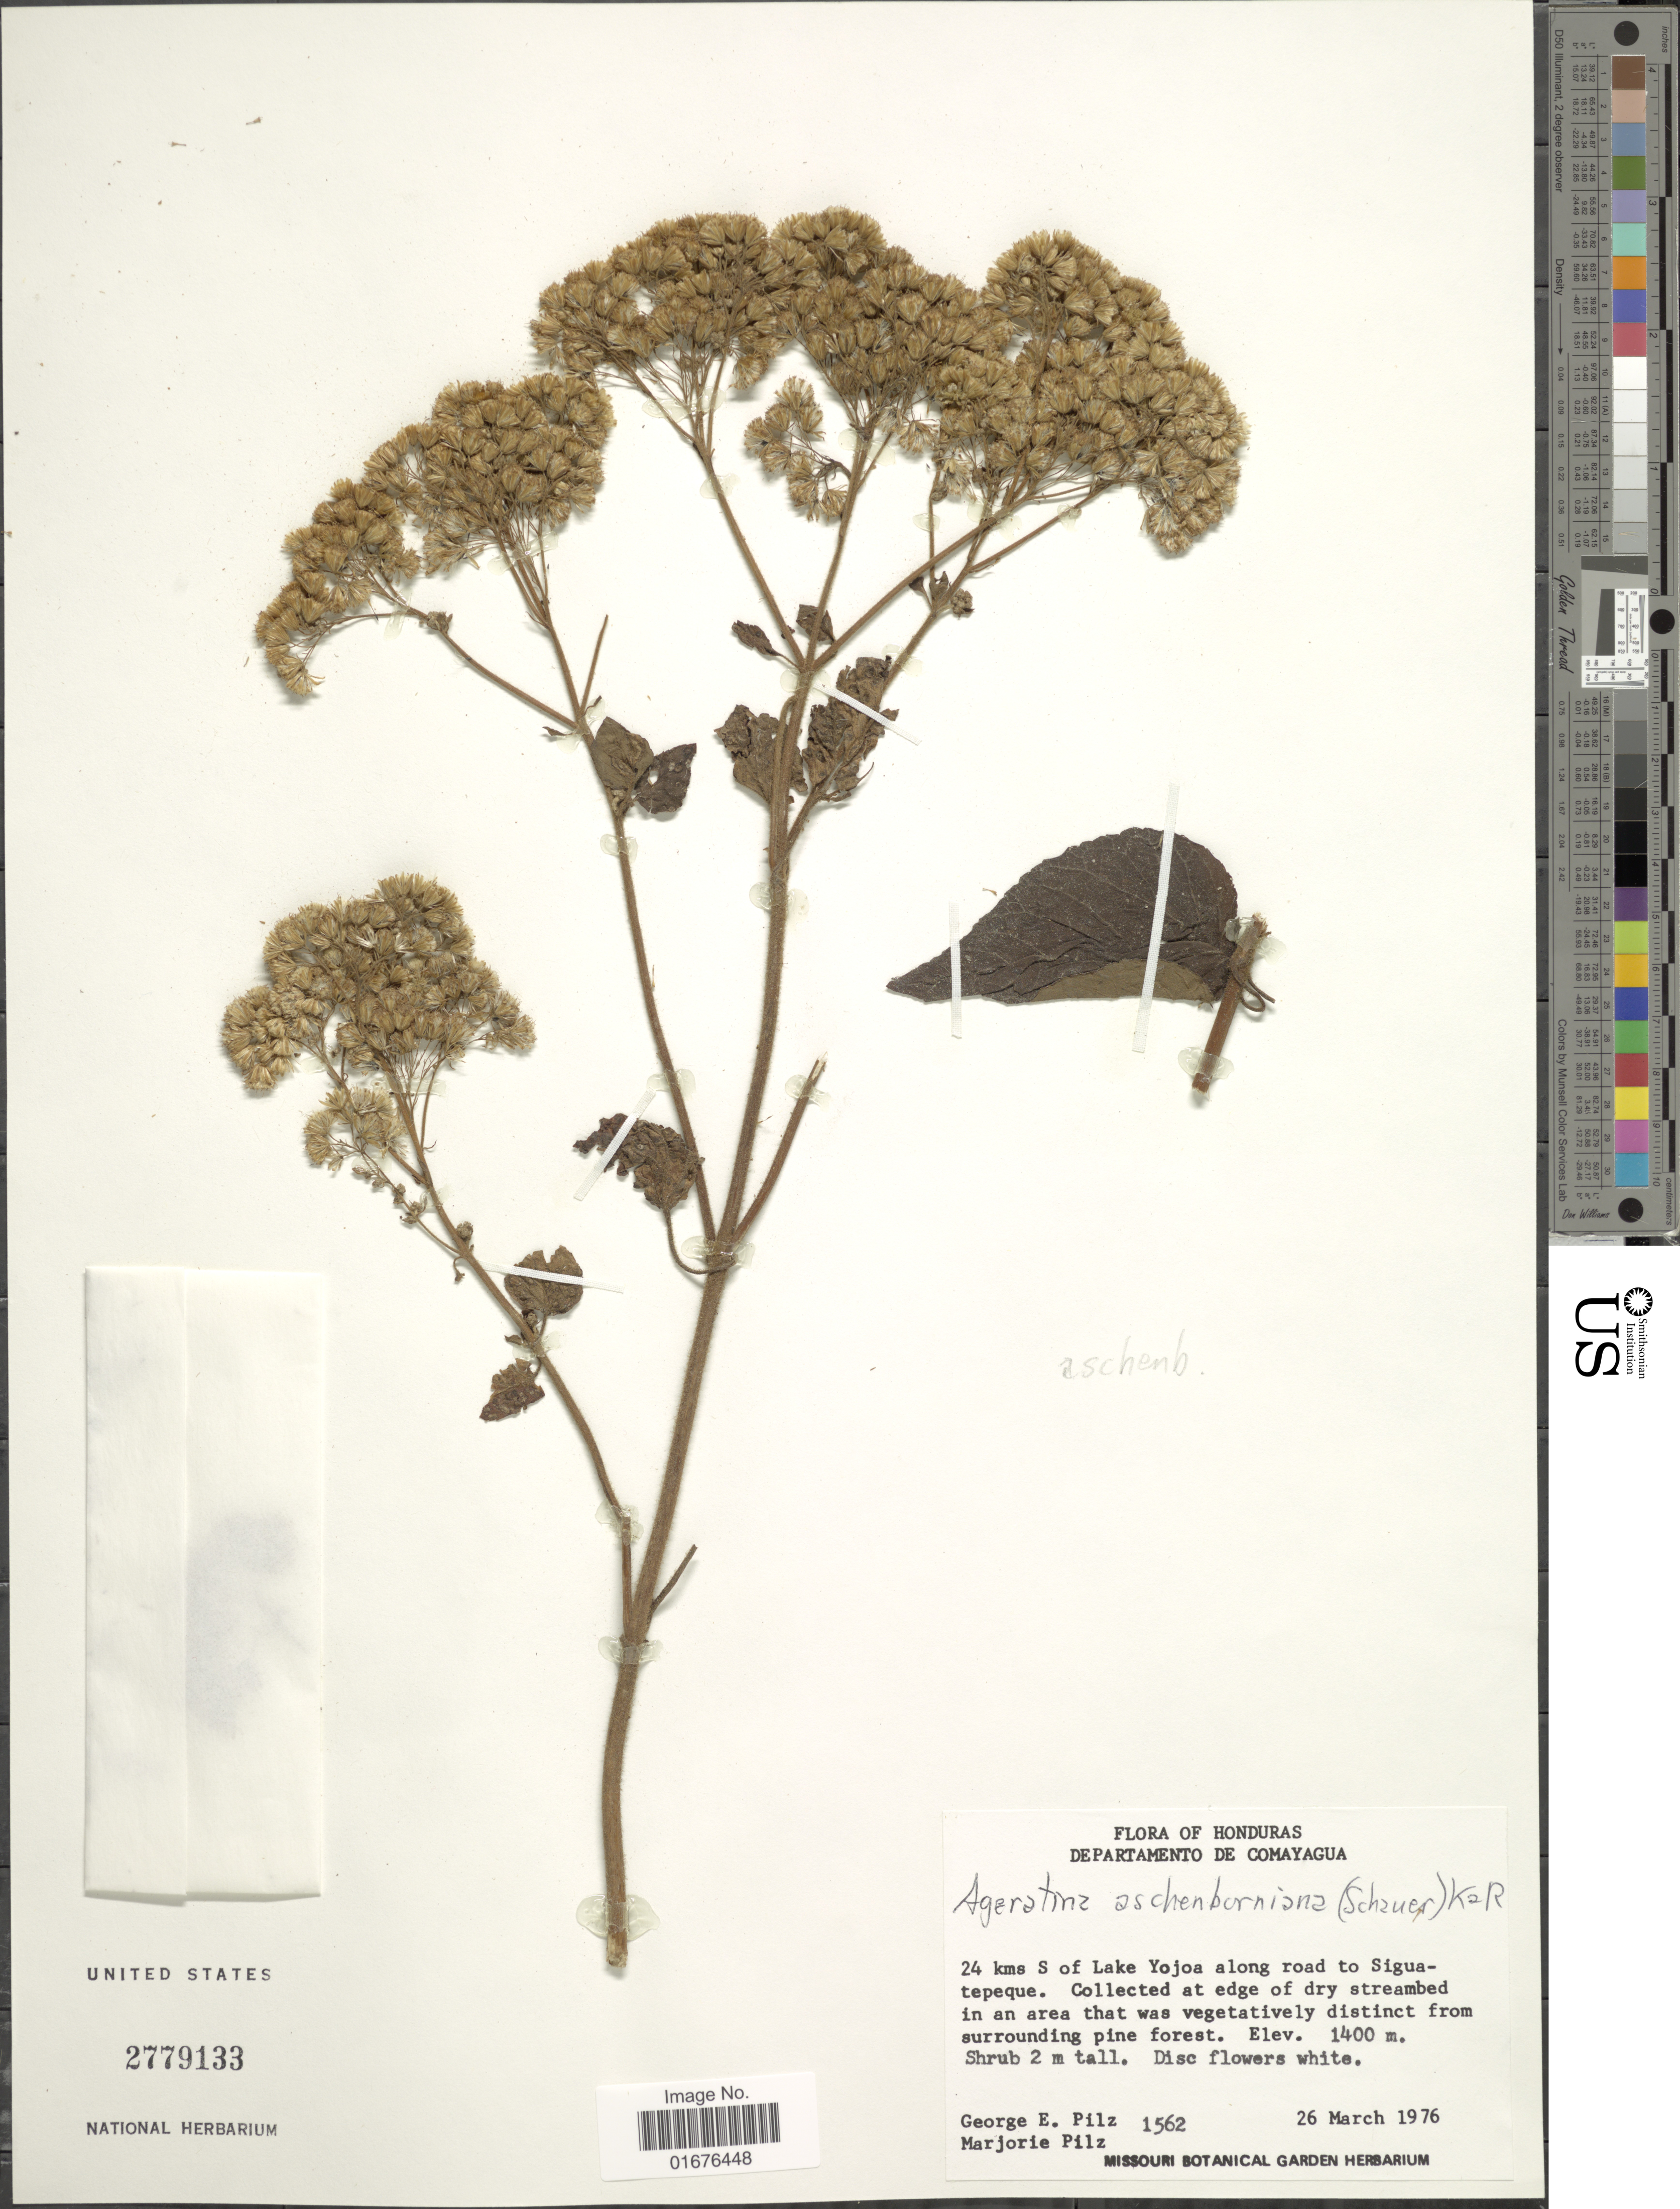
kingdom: Plantae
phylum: Tracheophyta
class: Magnoliopsida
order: Asterales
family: Asteraceae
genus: Ageratina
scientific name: Ageratina pichinchensis var. bustamenta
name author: (DC.) R.M. King & H. Rob.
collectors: G. E. Pilz & M. Pilz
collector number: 1562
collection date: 1976-03-26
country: Honduras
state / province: Comayagua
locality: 24 kms S of Lake Yojoa along road to Siguatepeque, collected at edge of dry streambed in an area that was vegetatively distinct from surrounding pine forest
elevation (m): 1400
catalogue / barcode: US 2779133